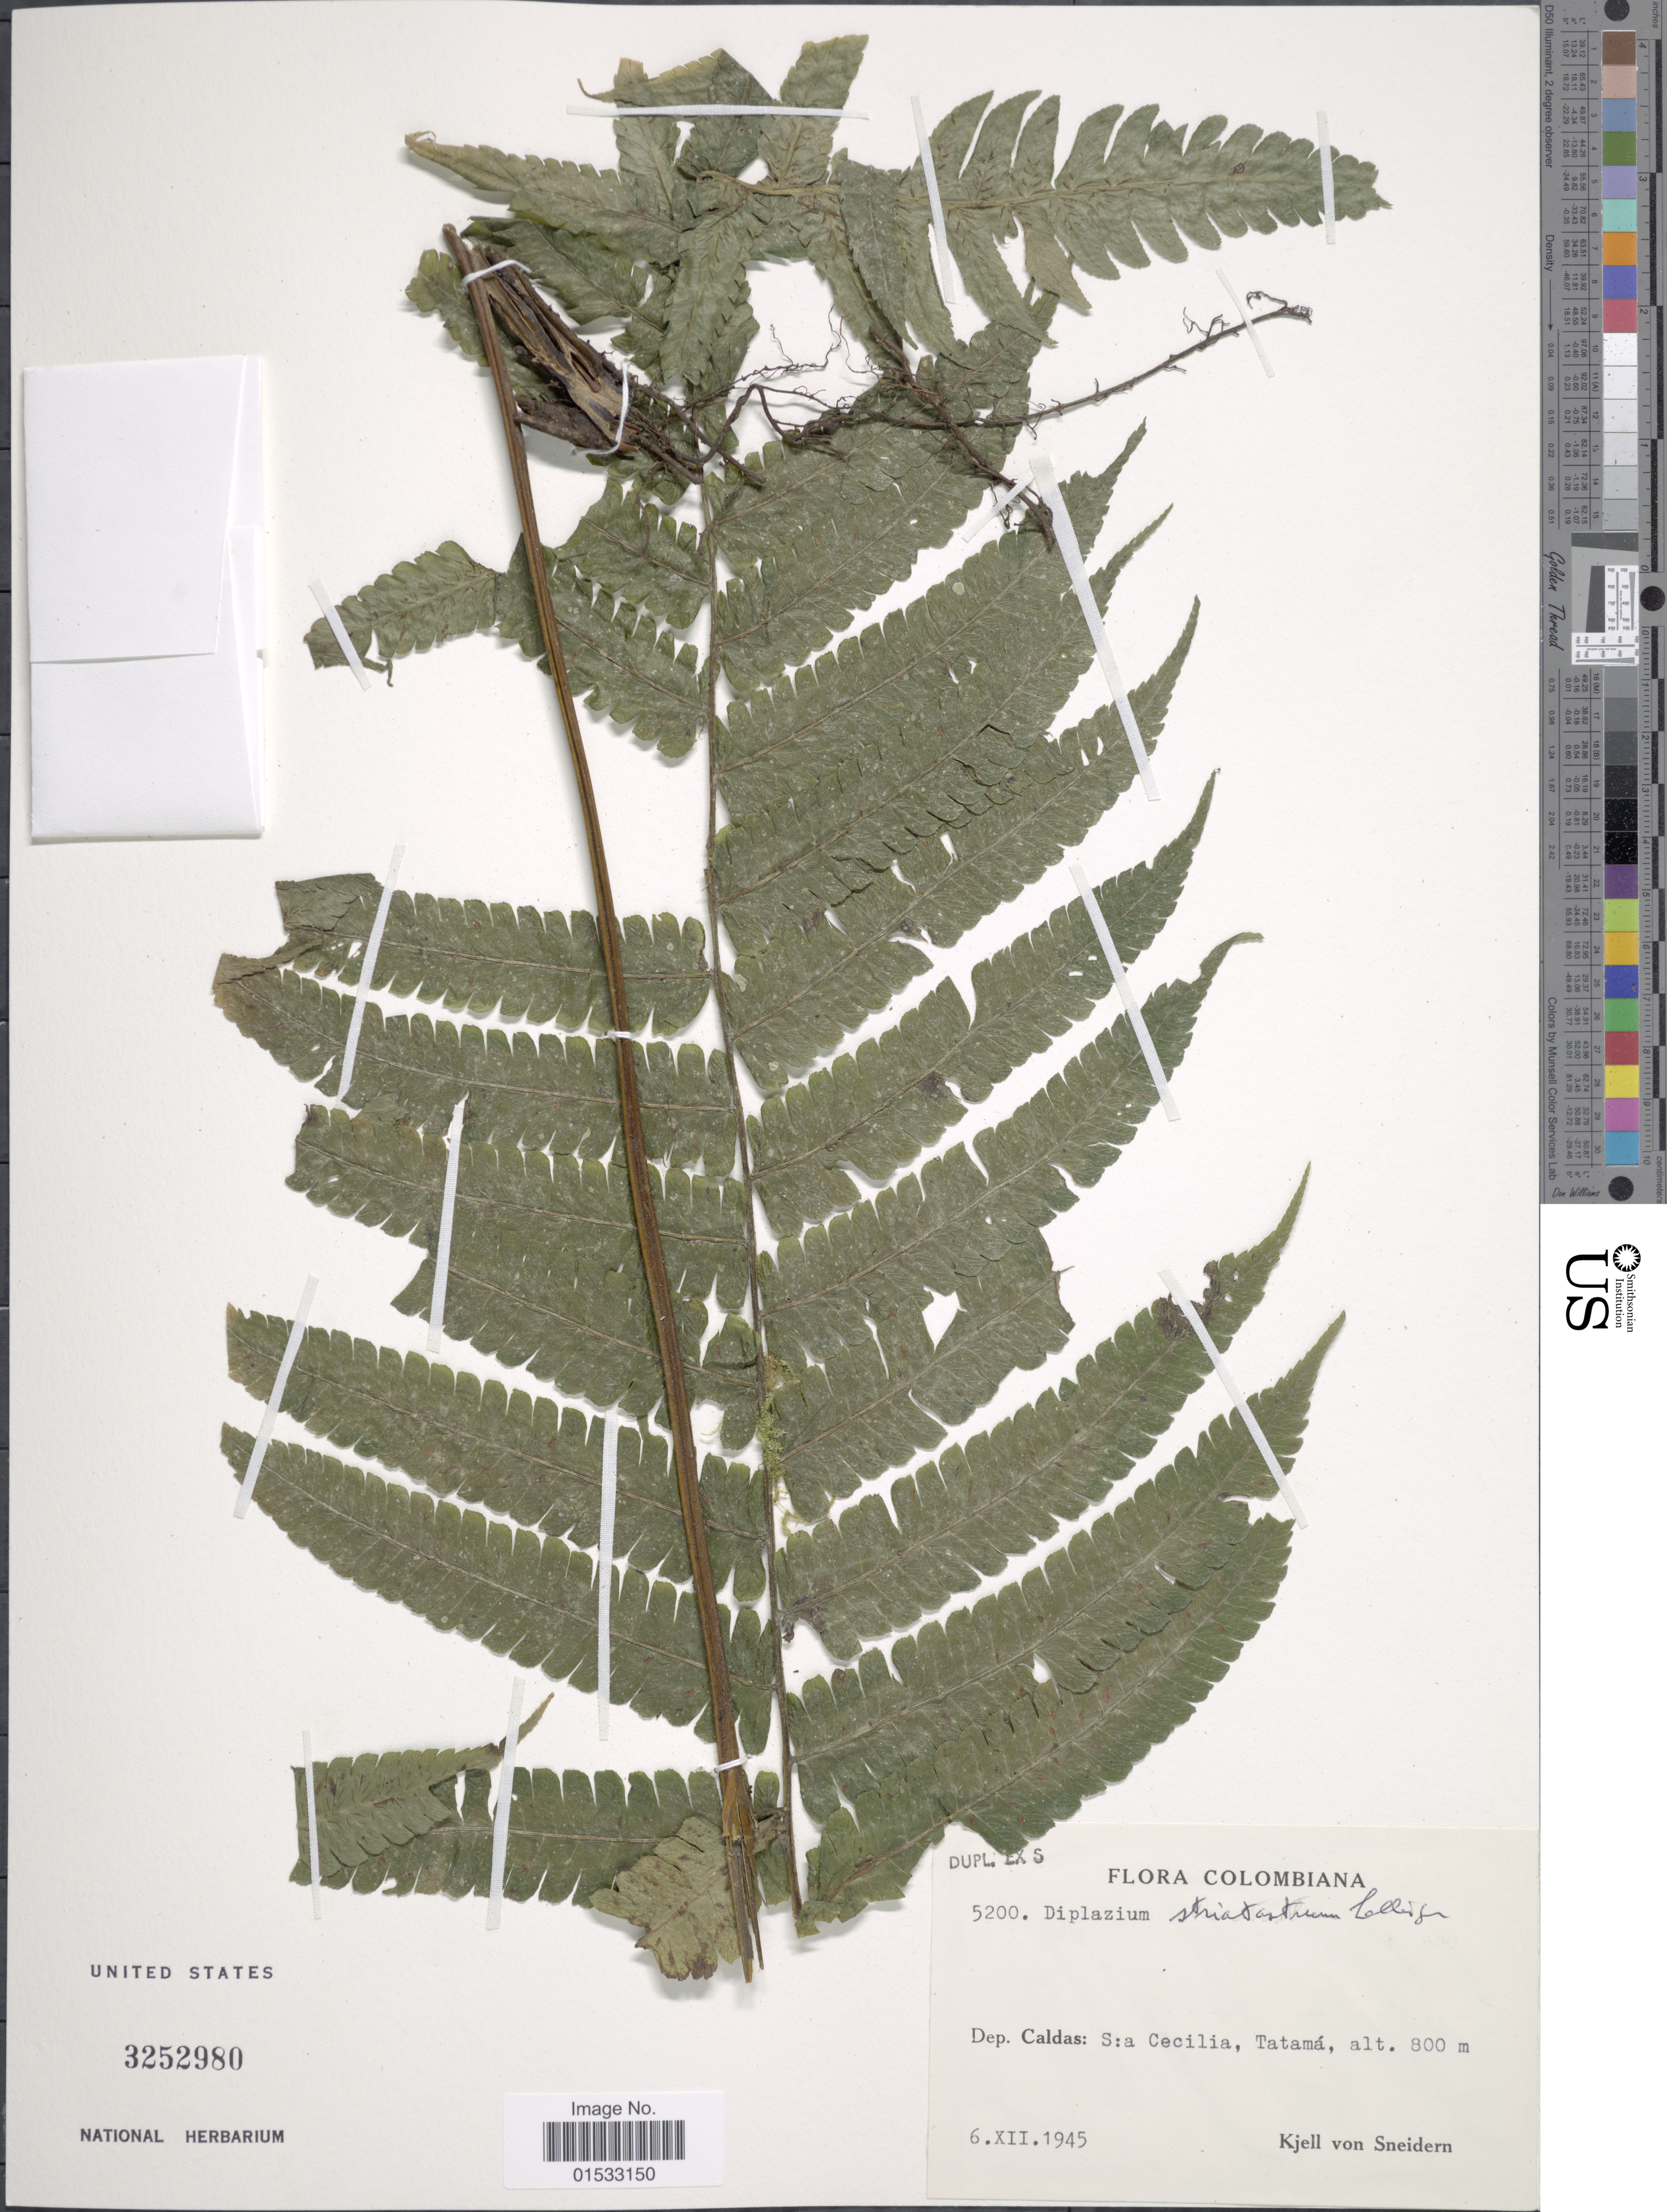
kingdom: Plantae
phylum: Tracheophyta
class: Polypodiopsida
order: Polypodiales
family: Athyriaceae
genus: Diplazium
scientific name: Diplazium striatastrum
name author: Lellinger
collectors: K. von Sneidern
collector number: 5200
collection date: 1945-12-06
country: Colombia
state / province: Caldas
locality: S:a Cecilia, Tatamá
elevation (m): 800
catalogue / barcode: US 3252980